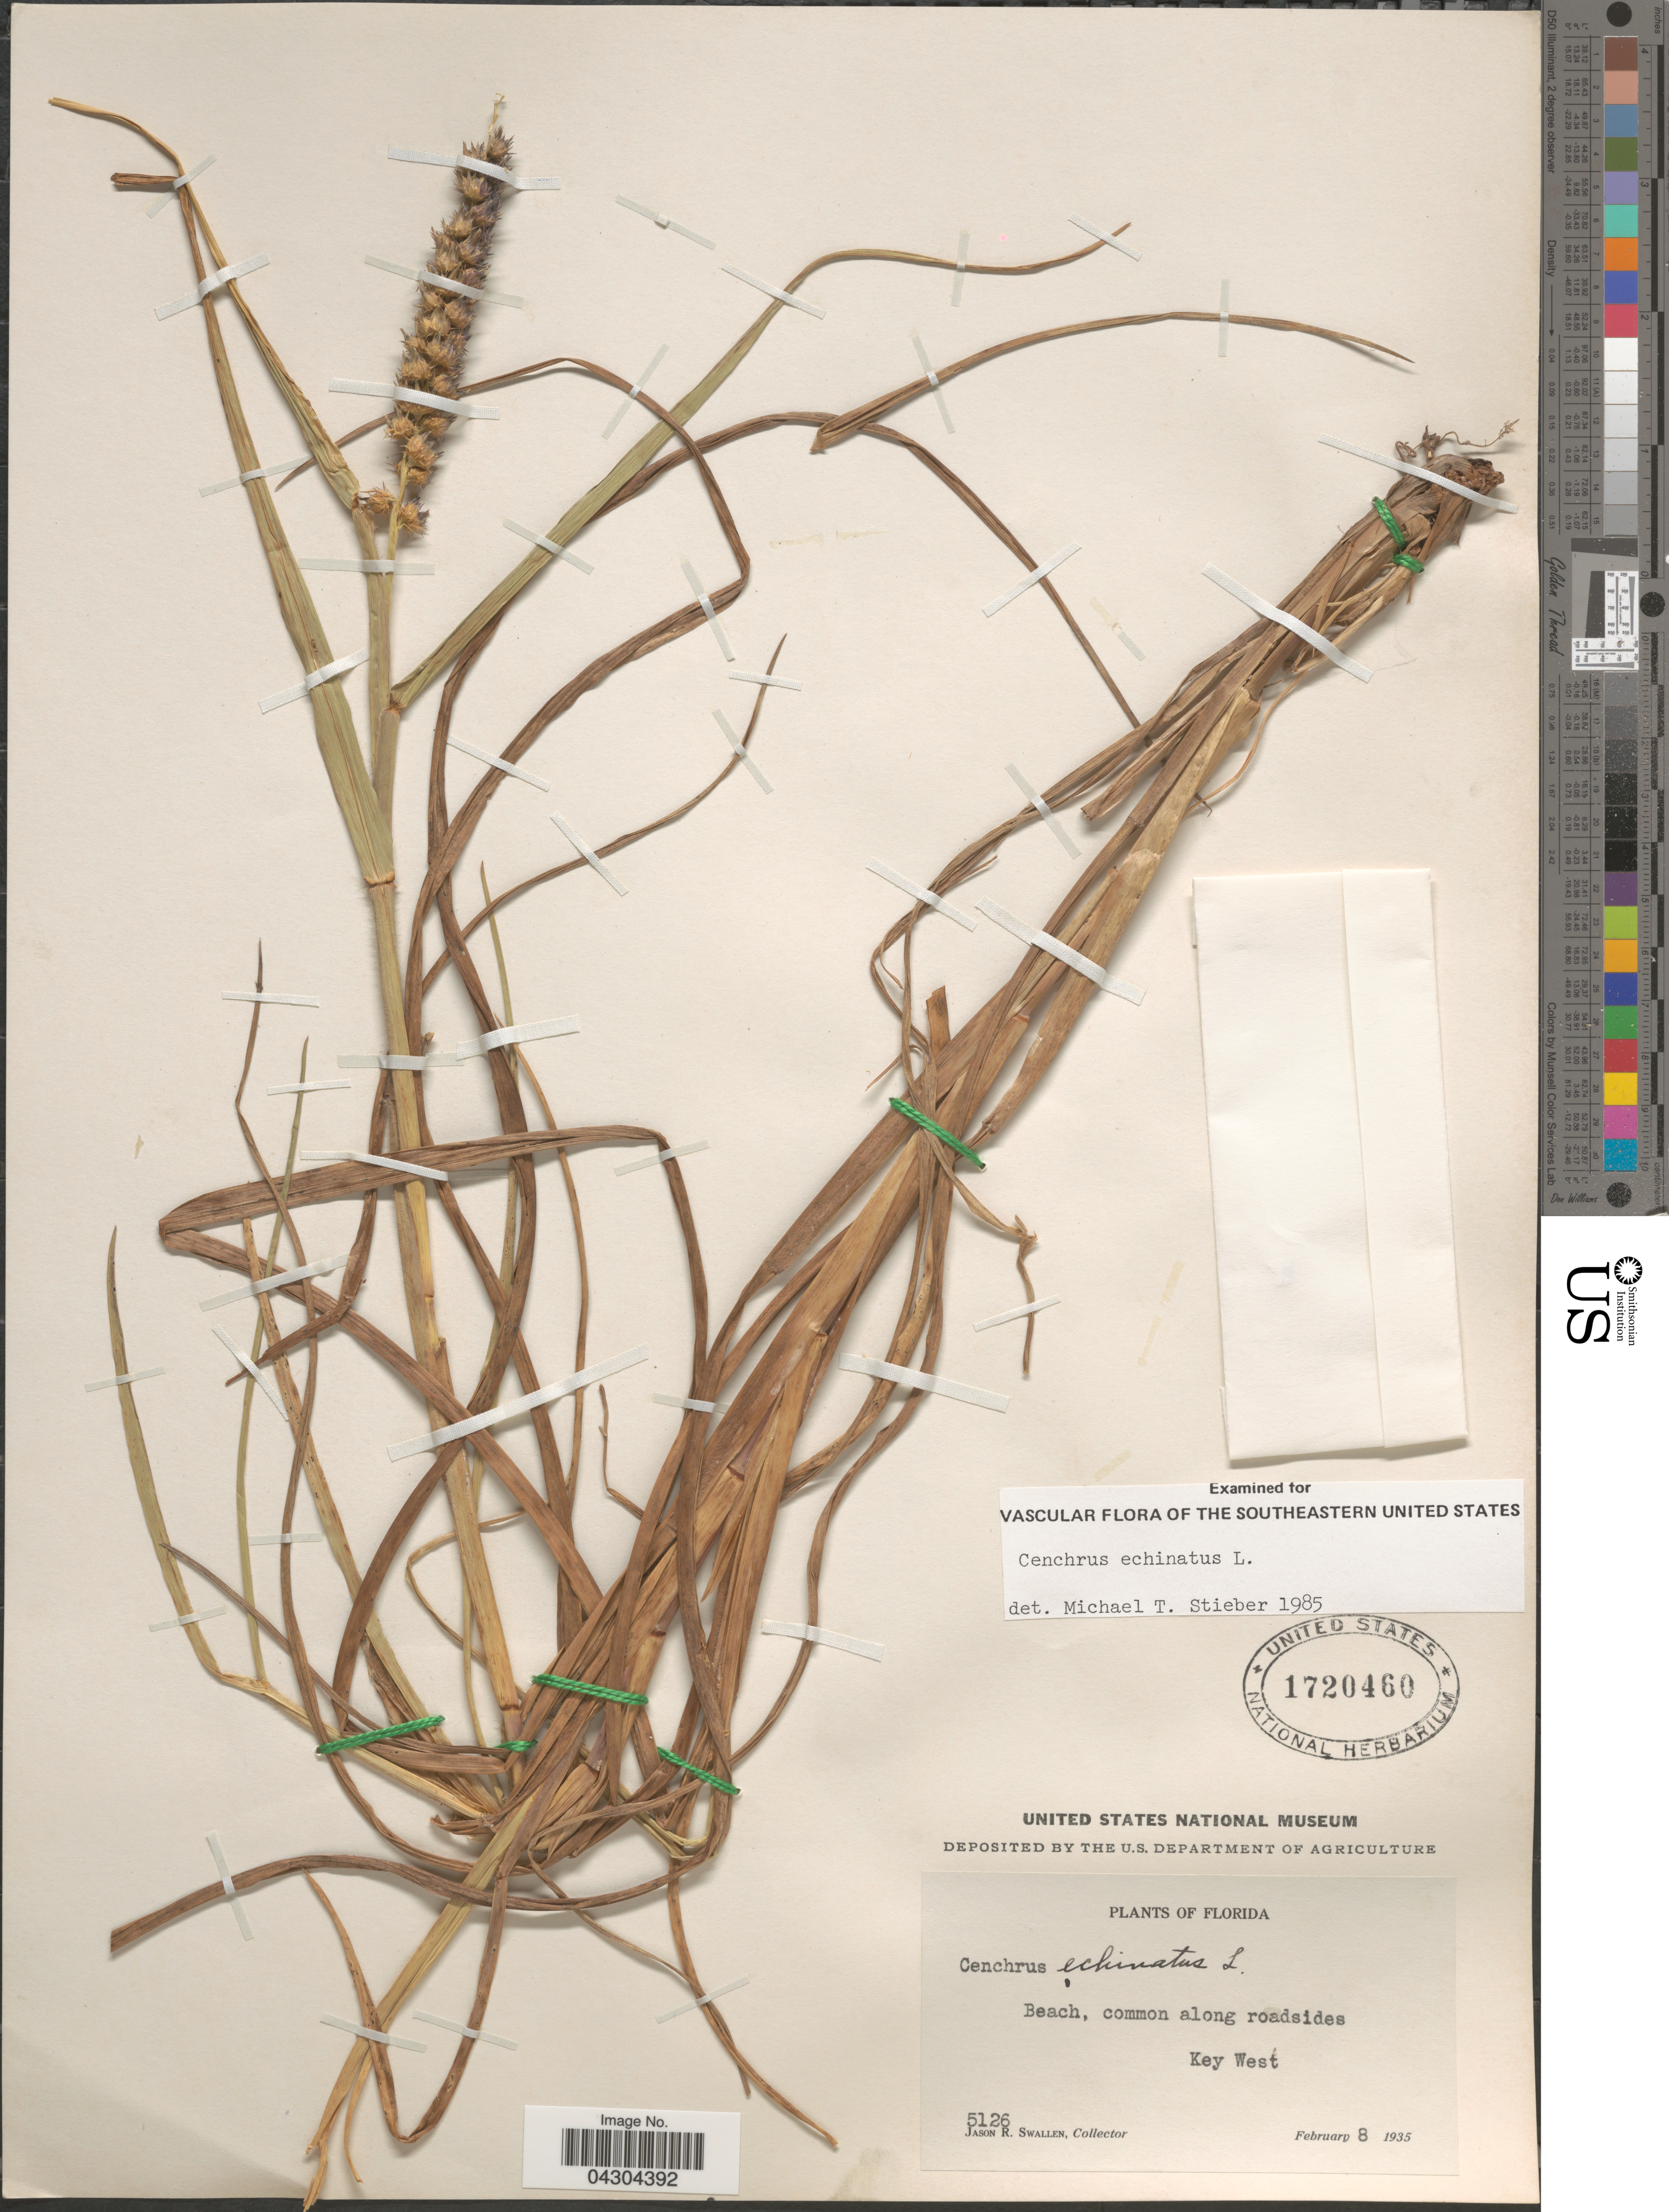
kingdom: Plantae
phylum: Tracheophyta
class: Liliopsida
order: Poales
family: Poaceae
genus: Cenchrus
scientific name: Cenchrus echinatus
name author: L.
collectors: J. R. Swallen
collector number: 5126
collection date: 1935-02-08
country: United States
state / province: Florida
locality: Beach, common along roadsides Key West.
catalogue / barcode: US 1720460